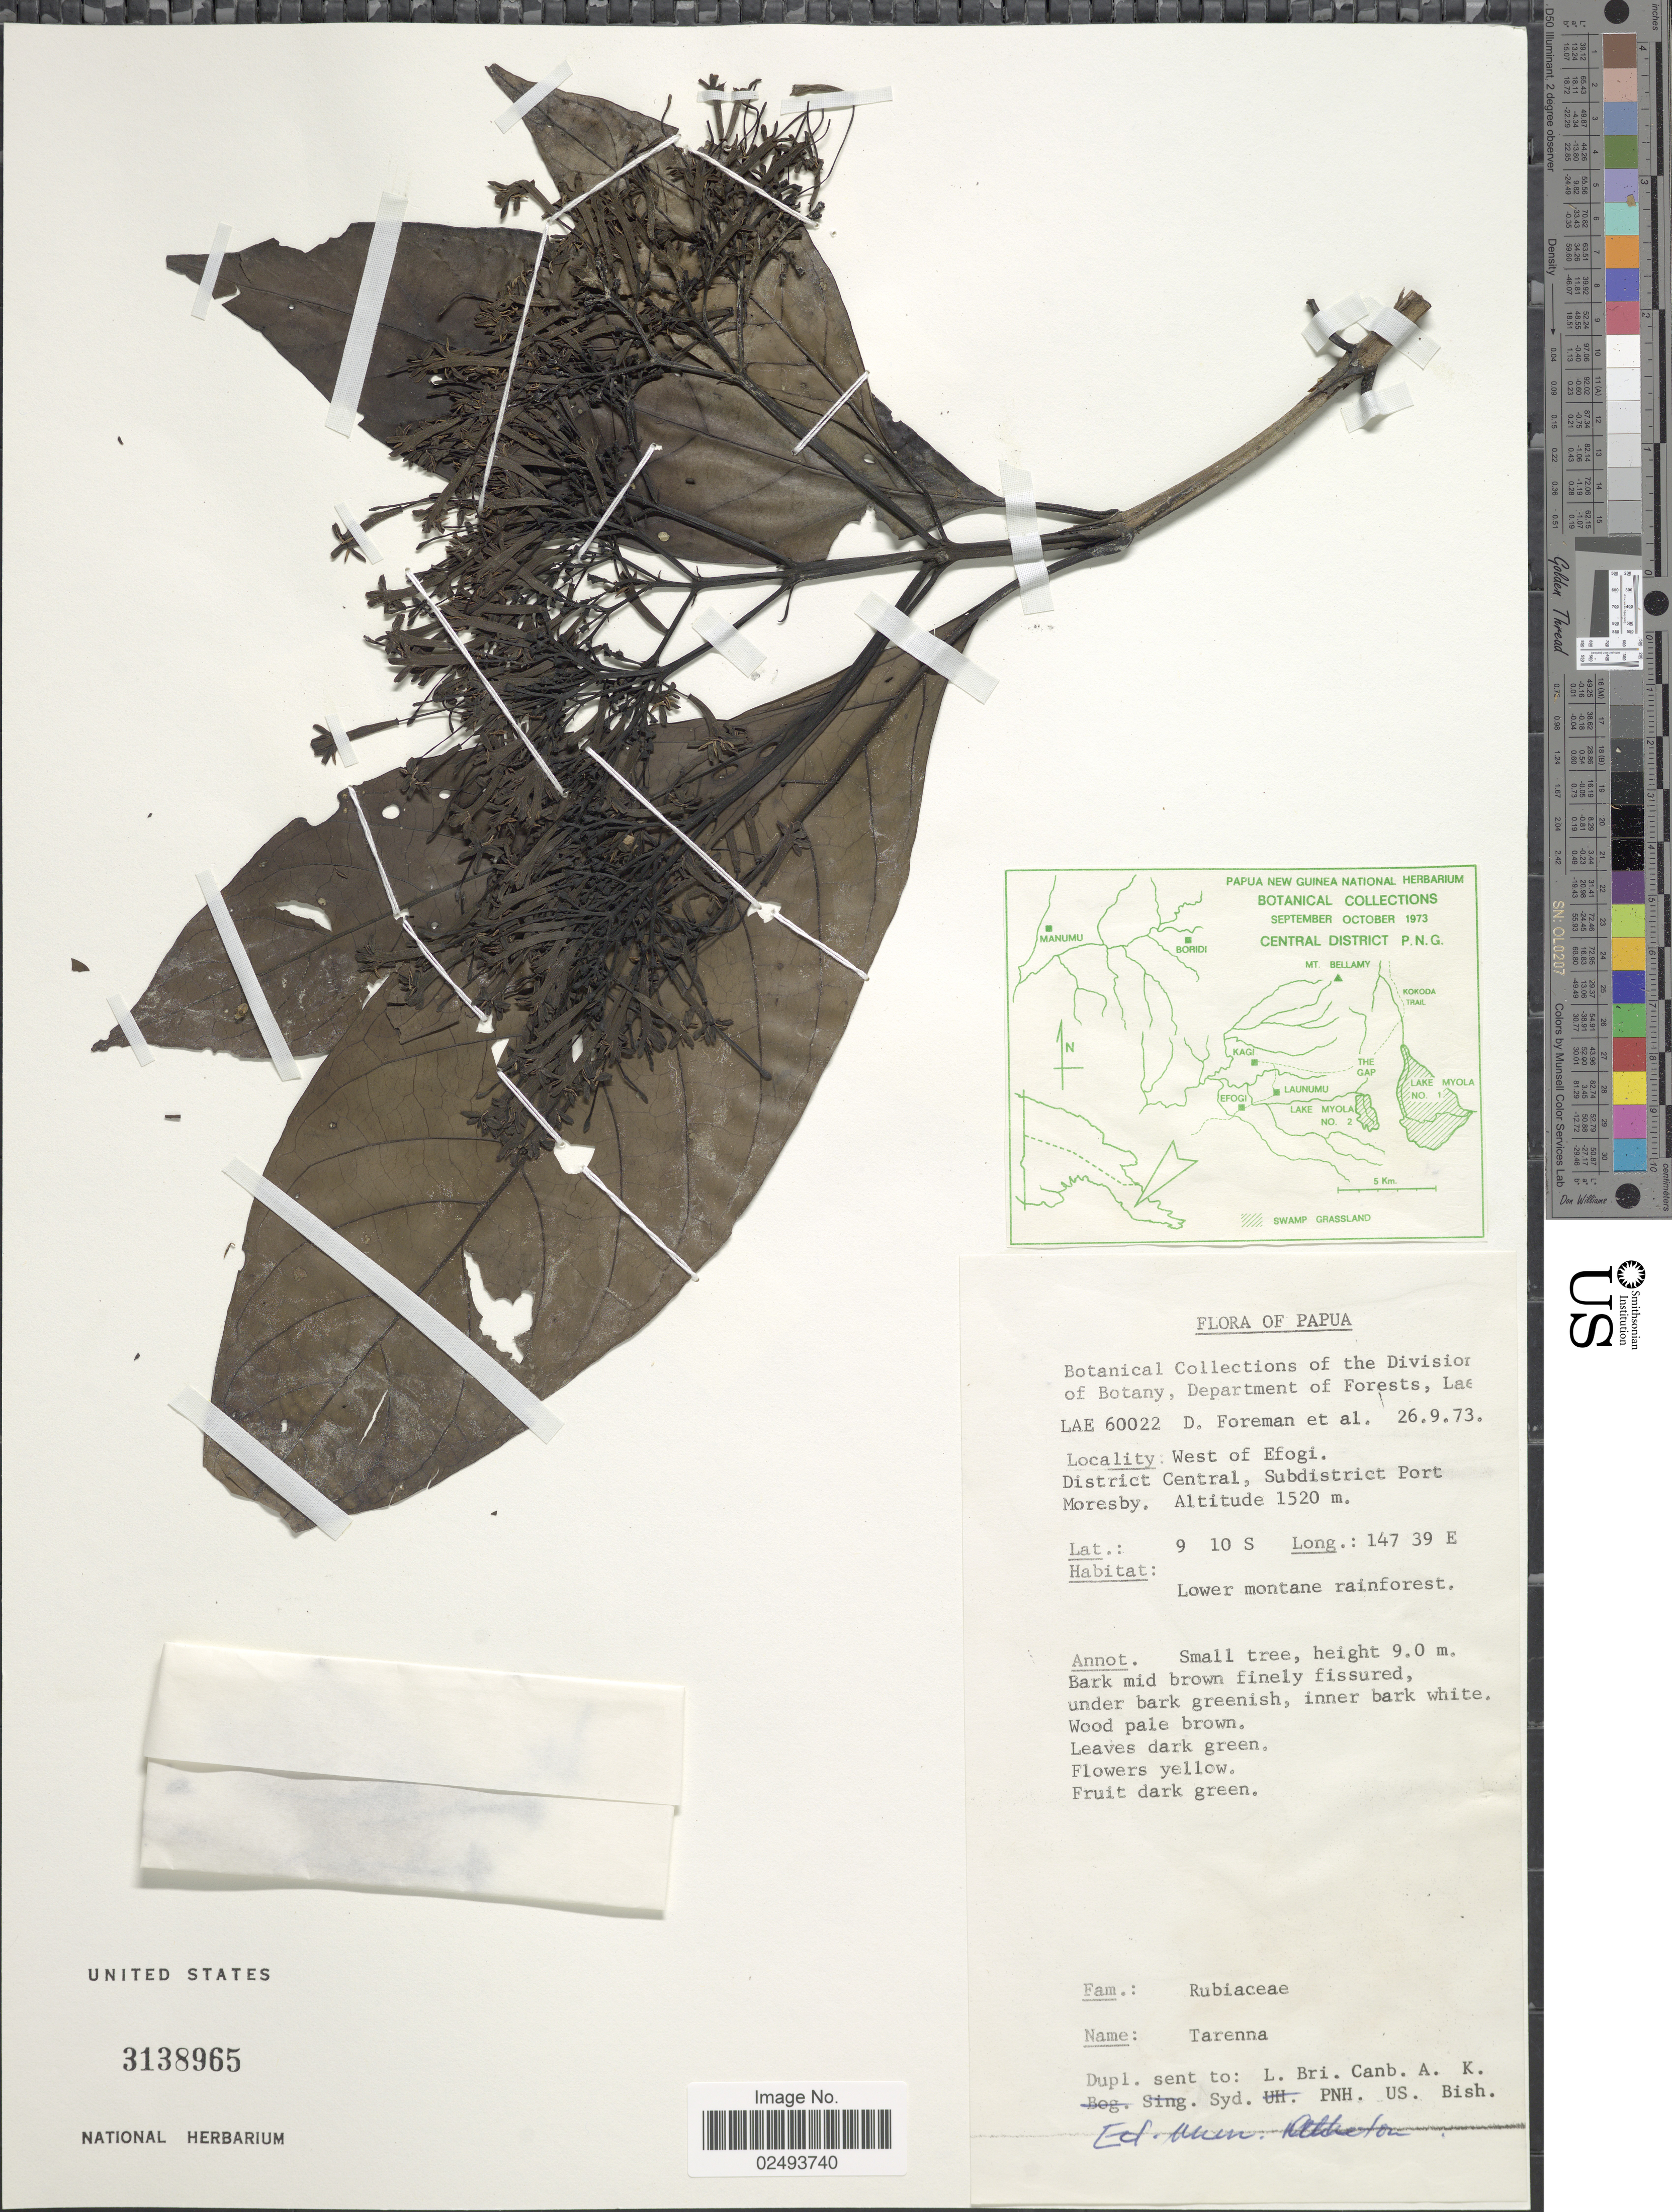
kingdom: Plantae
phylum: Tracheophyta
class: Magnoliopsida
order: Gentianales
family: Rubiaceae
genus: Tarenna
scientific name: Tarenna sp.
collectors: D. Foreman & et al.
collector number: LAE 6002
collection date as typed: Transcribed d/m/y: 26/9/73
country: Papua New Guinea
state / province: Central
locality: West of Efogi, District Central, Subdistrict Port Moresby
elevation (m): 1520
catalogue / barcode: US 3138965